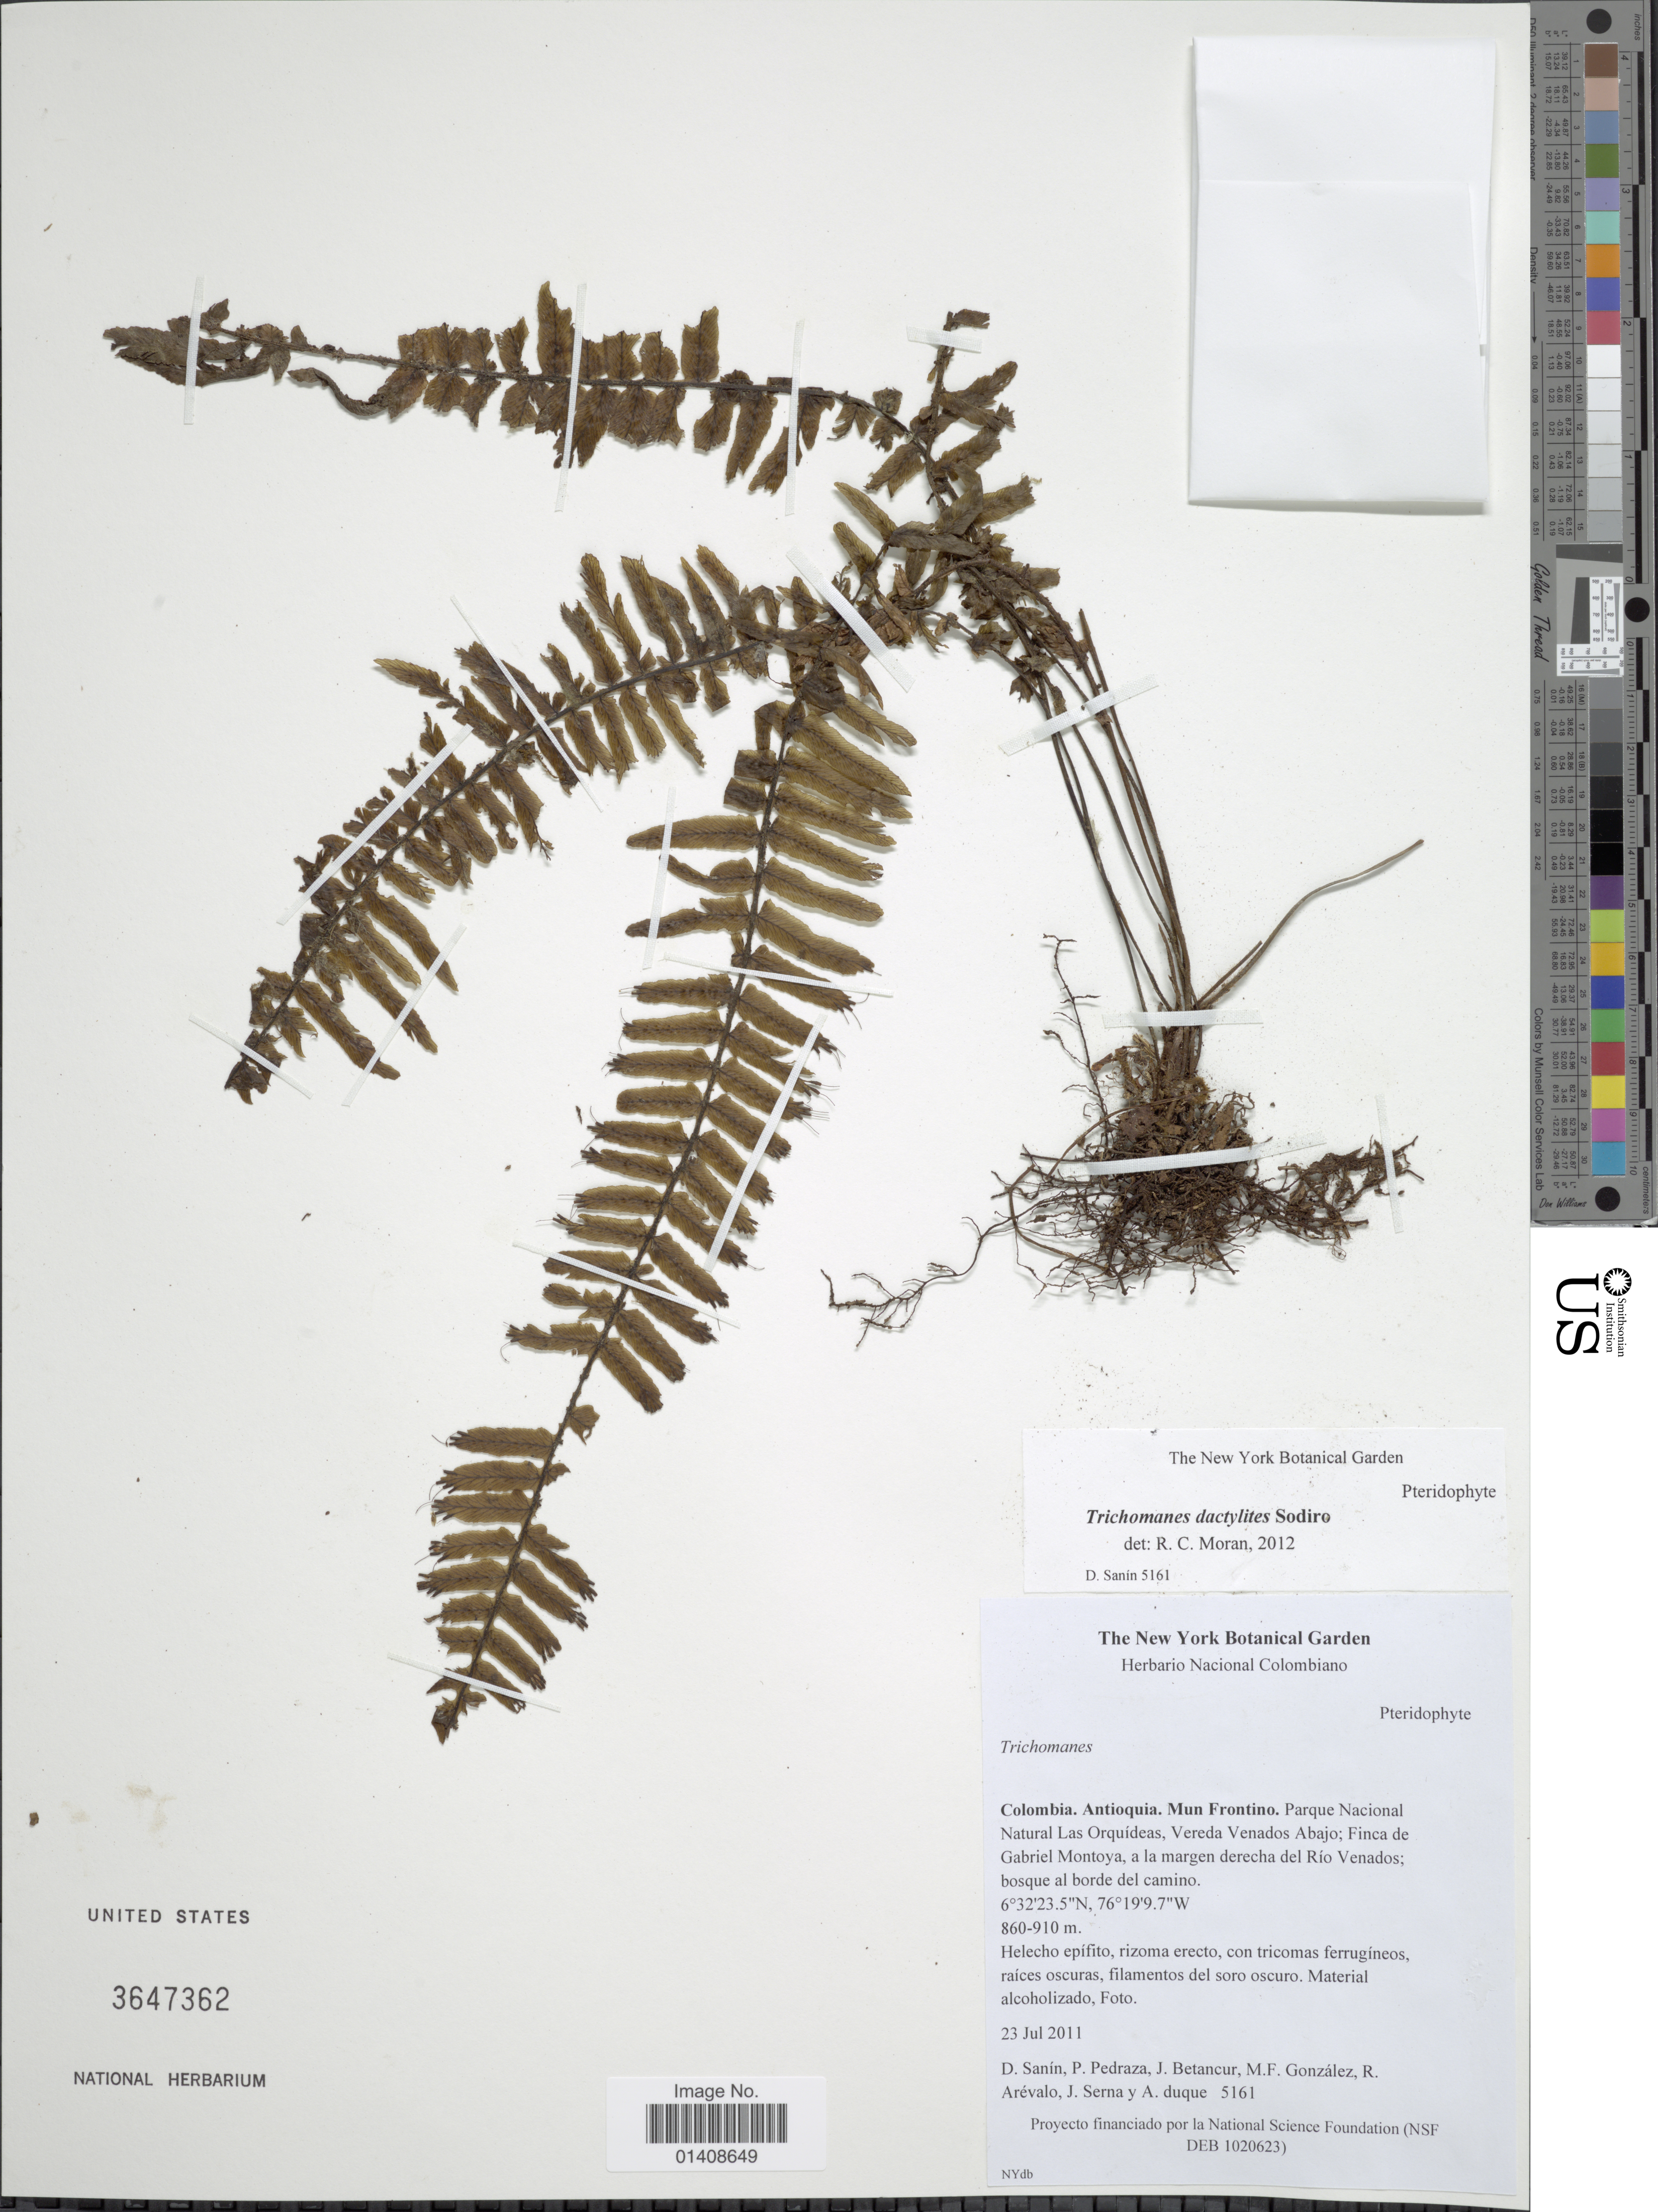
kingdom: Plantae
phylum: Tracheophyta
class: Polypodiopsida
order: Hymenophyllales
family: Hymenophyllaceae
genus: Trichomanes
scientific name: Trichomanes dactylites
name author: Sodiro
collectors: D. Sanin, P. Pedraza, J. Betancur, M. Gonzalez & et al.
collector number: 5161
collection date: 2011-07-23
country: Colombia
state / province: Antioquia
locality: Mun. Frontino, Parque Nacional Natural Las Orquideas, Vereda Venados Abajo; Finca de Gabriel Montoya, a la margen derecha del Rio Venados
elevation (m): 860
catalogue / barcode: US 3647362